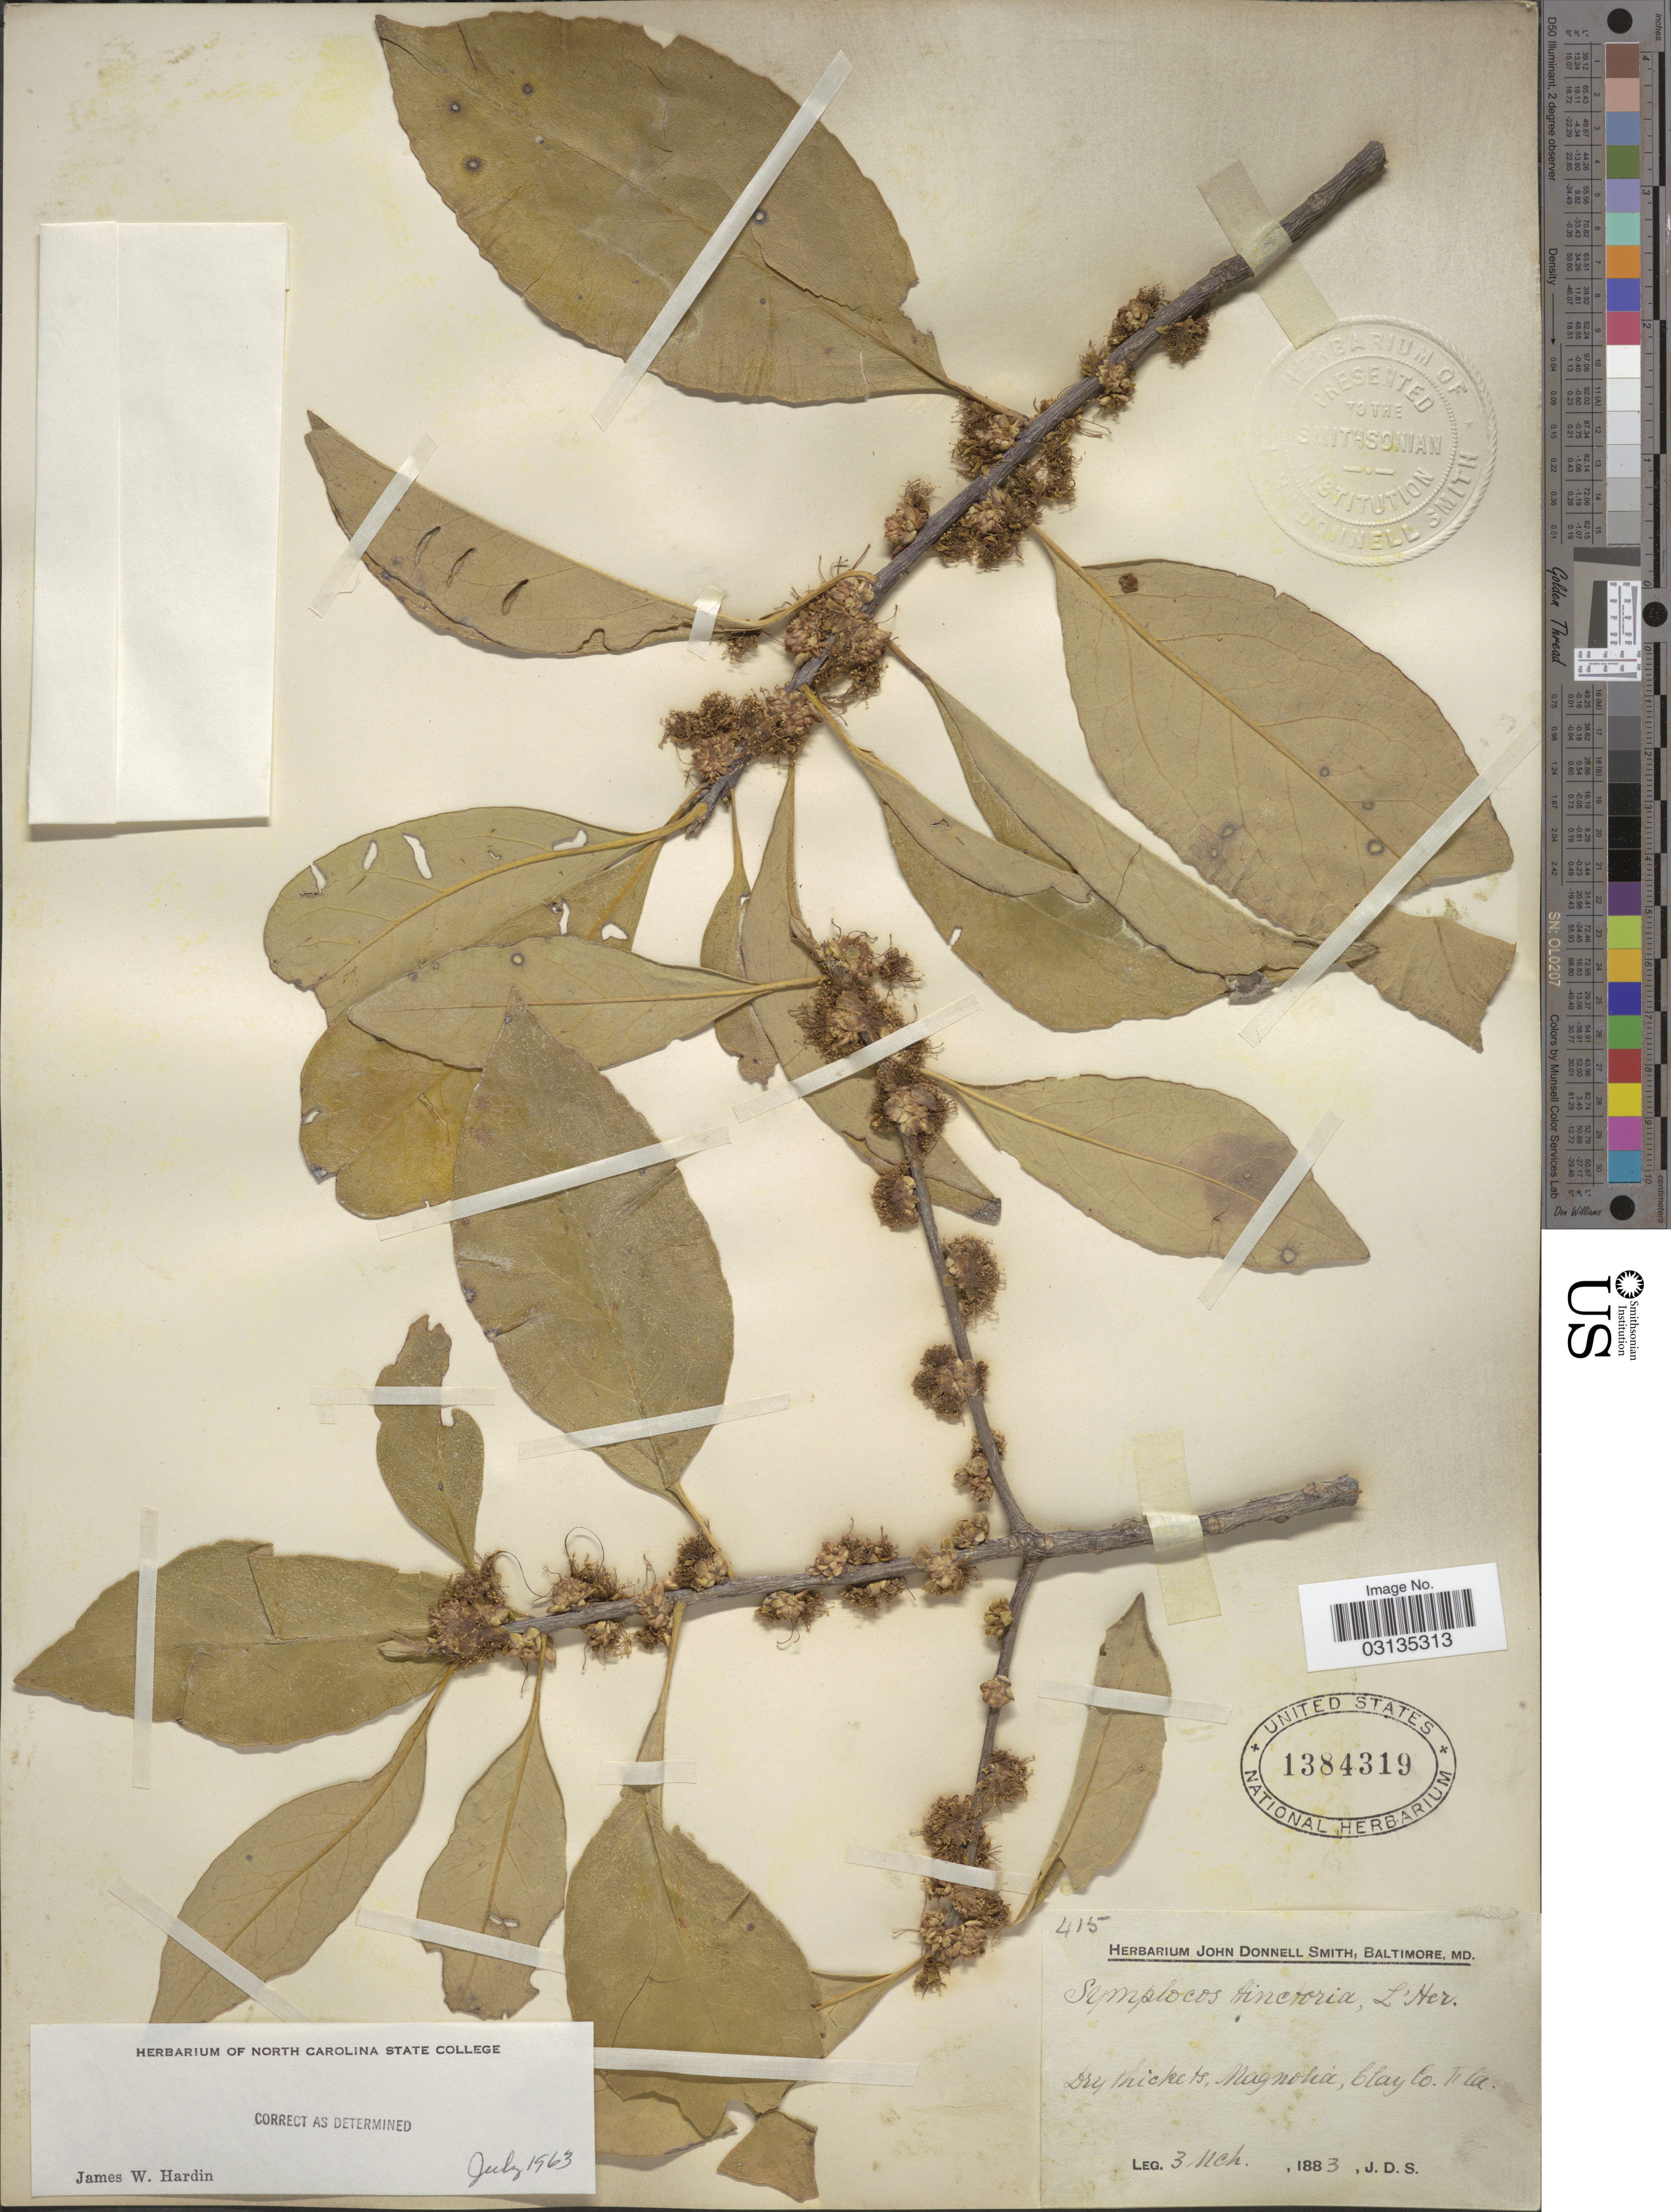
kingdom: Plantae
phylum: Tracheophyta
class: Magnoliopsida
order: Ericales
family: Symplocaceae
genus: Symplocos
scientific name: Symplocos tinctoria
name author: (L.) L'Hér.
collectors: J. Donnell Smith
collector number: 415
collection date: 1883-03-03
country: United States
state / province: Florida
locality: Magnolia, Clay Co.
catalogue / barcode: US 1384319